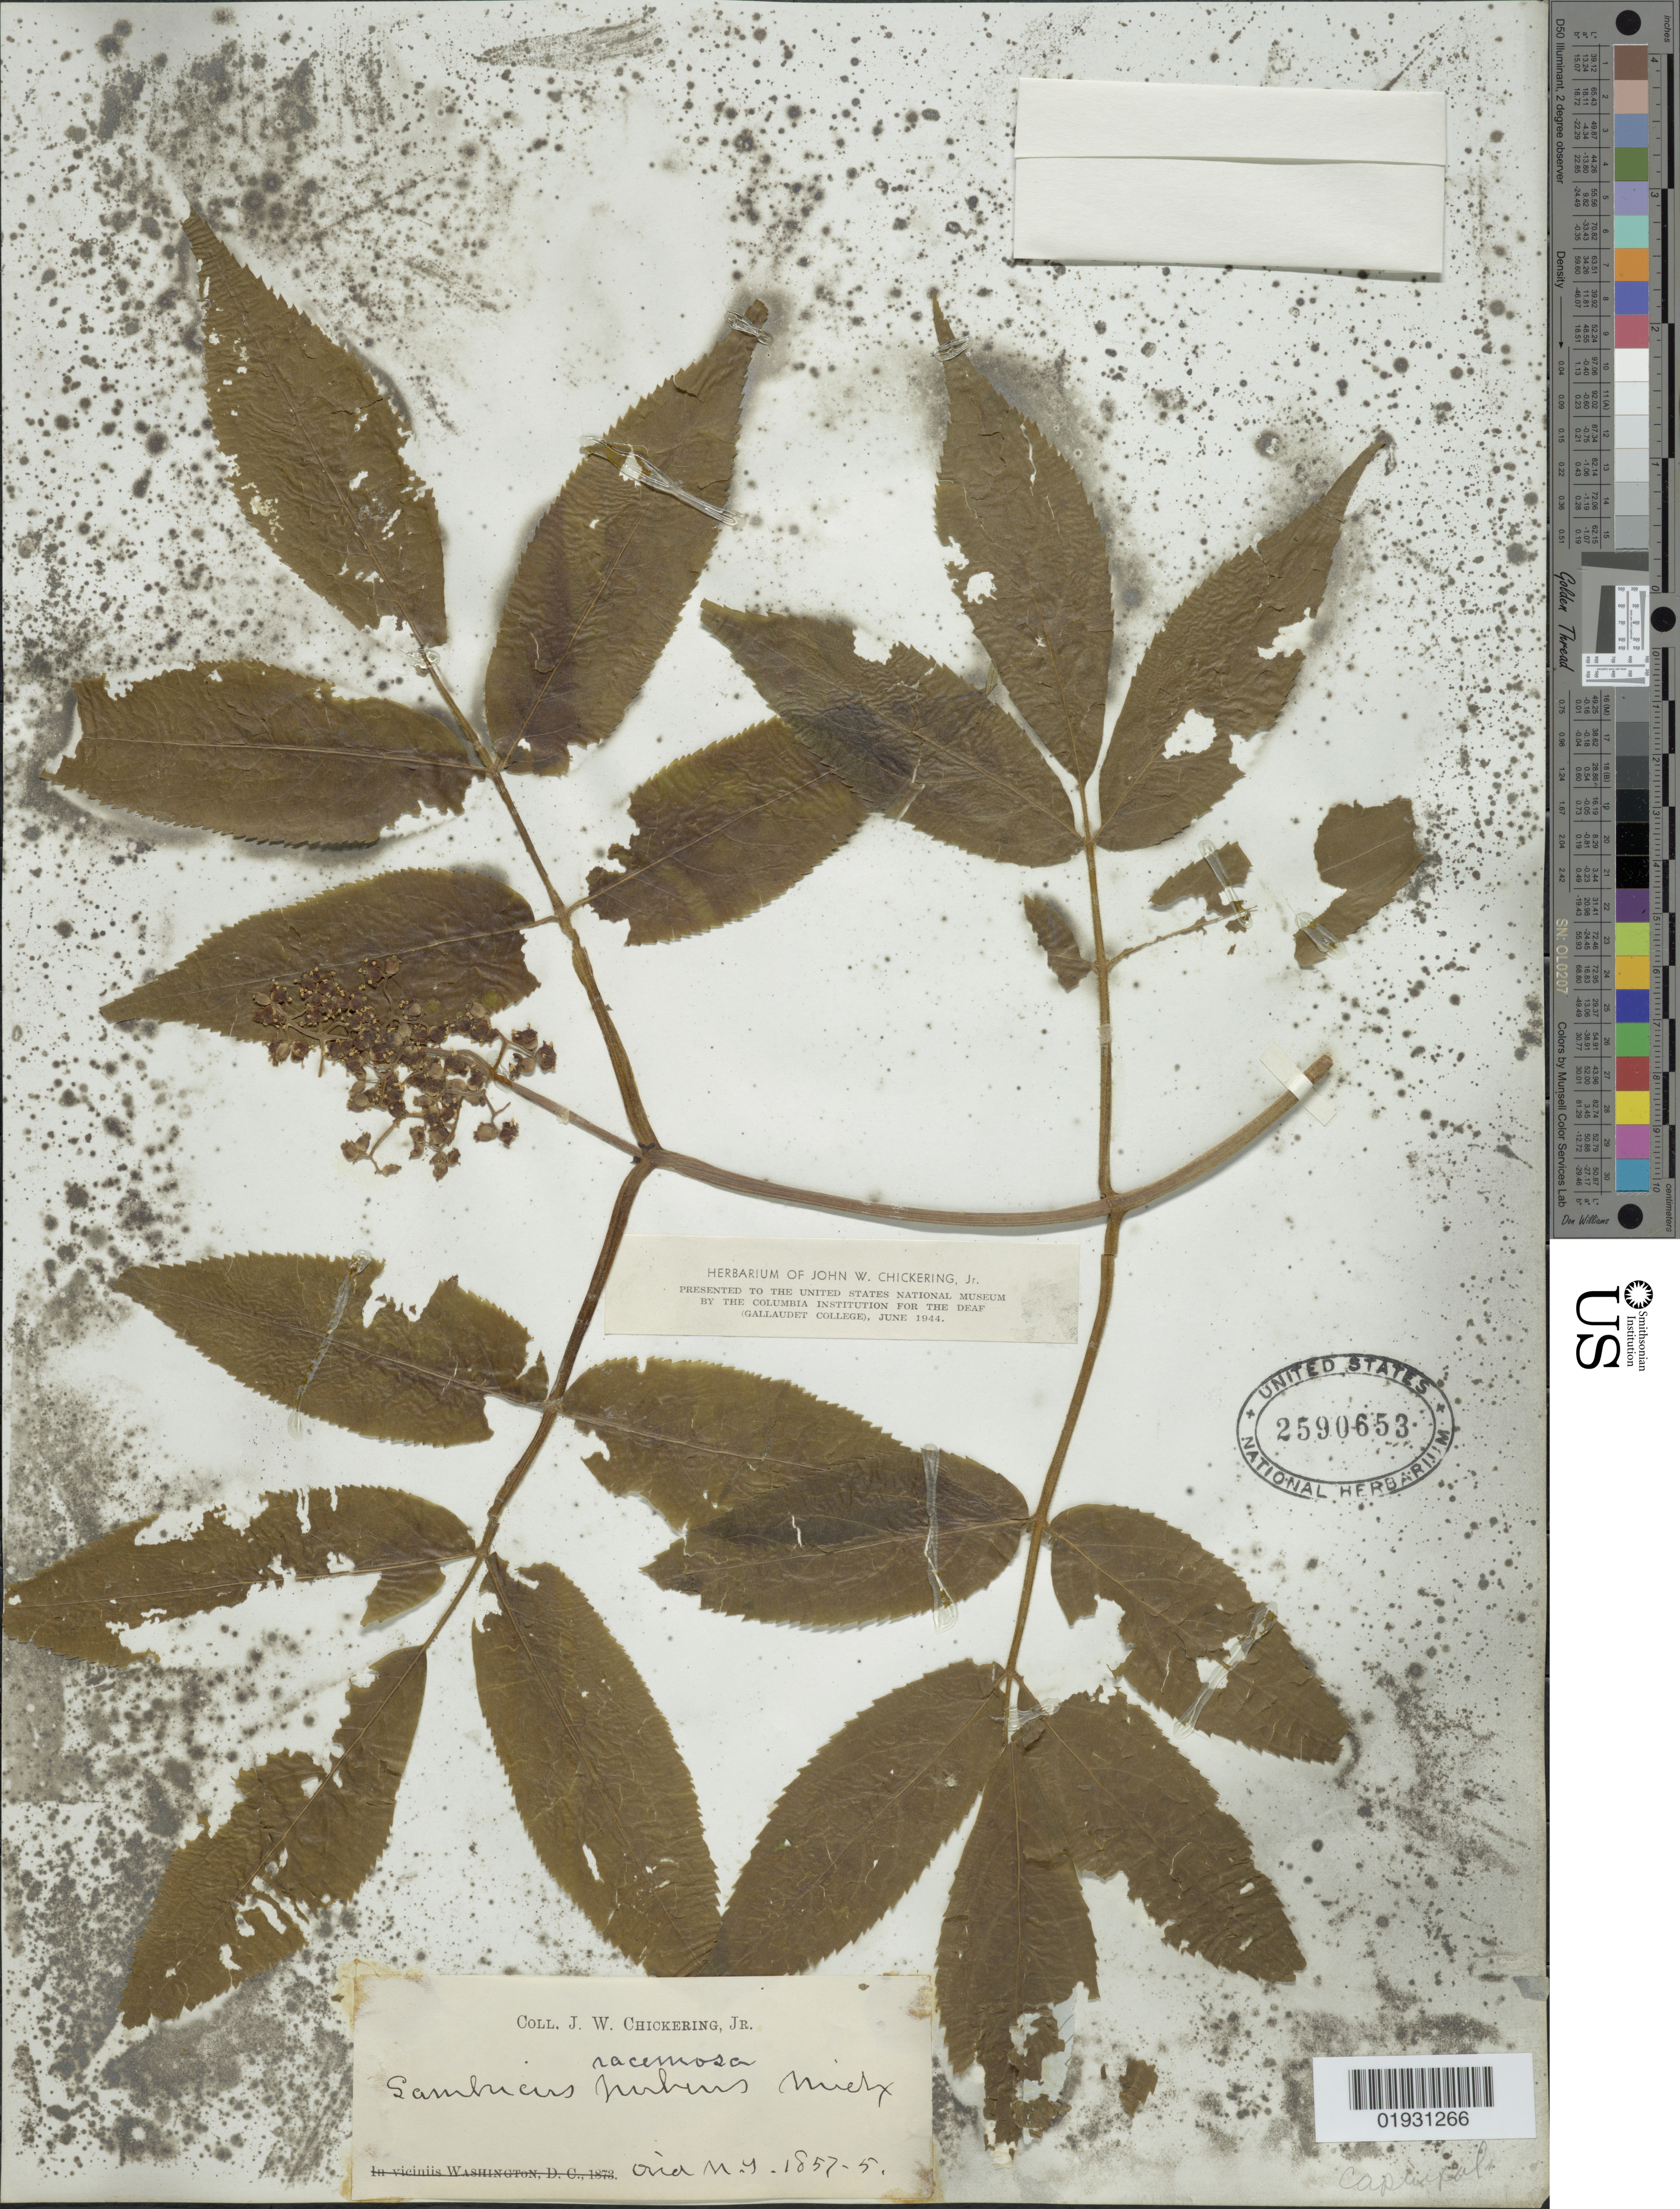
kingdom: Plantae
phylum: Tracheophyta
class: Magnoliopsida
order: Dipsacales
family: Viburnaceae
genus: Sambucus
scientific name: Sambucus racemosa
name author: L.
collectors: J. W. Chickering Jr.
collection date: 1857-05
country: United States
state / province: New York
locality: Ovid N.Y.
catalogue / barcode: US 2590653